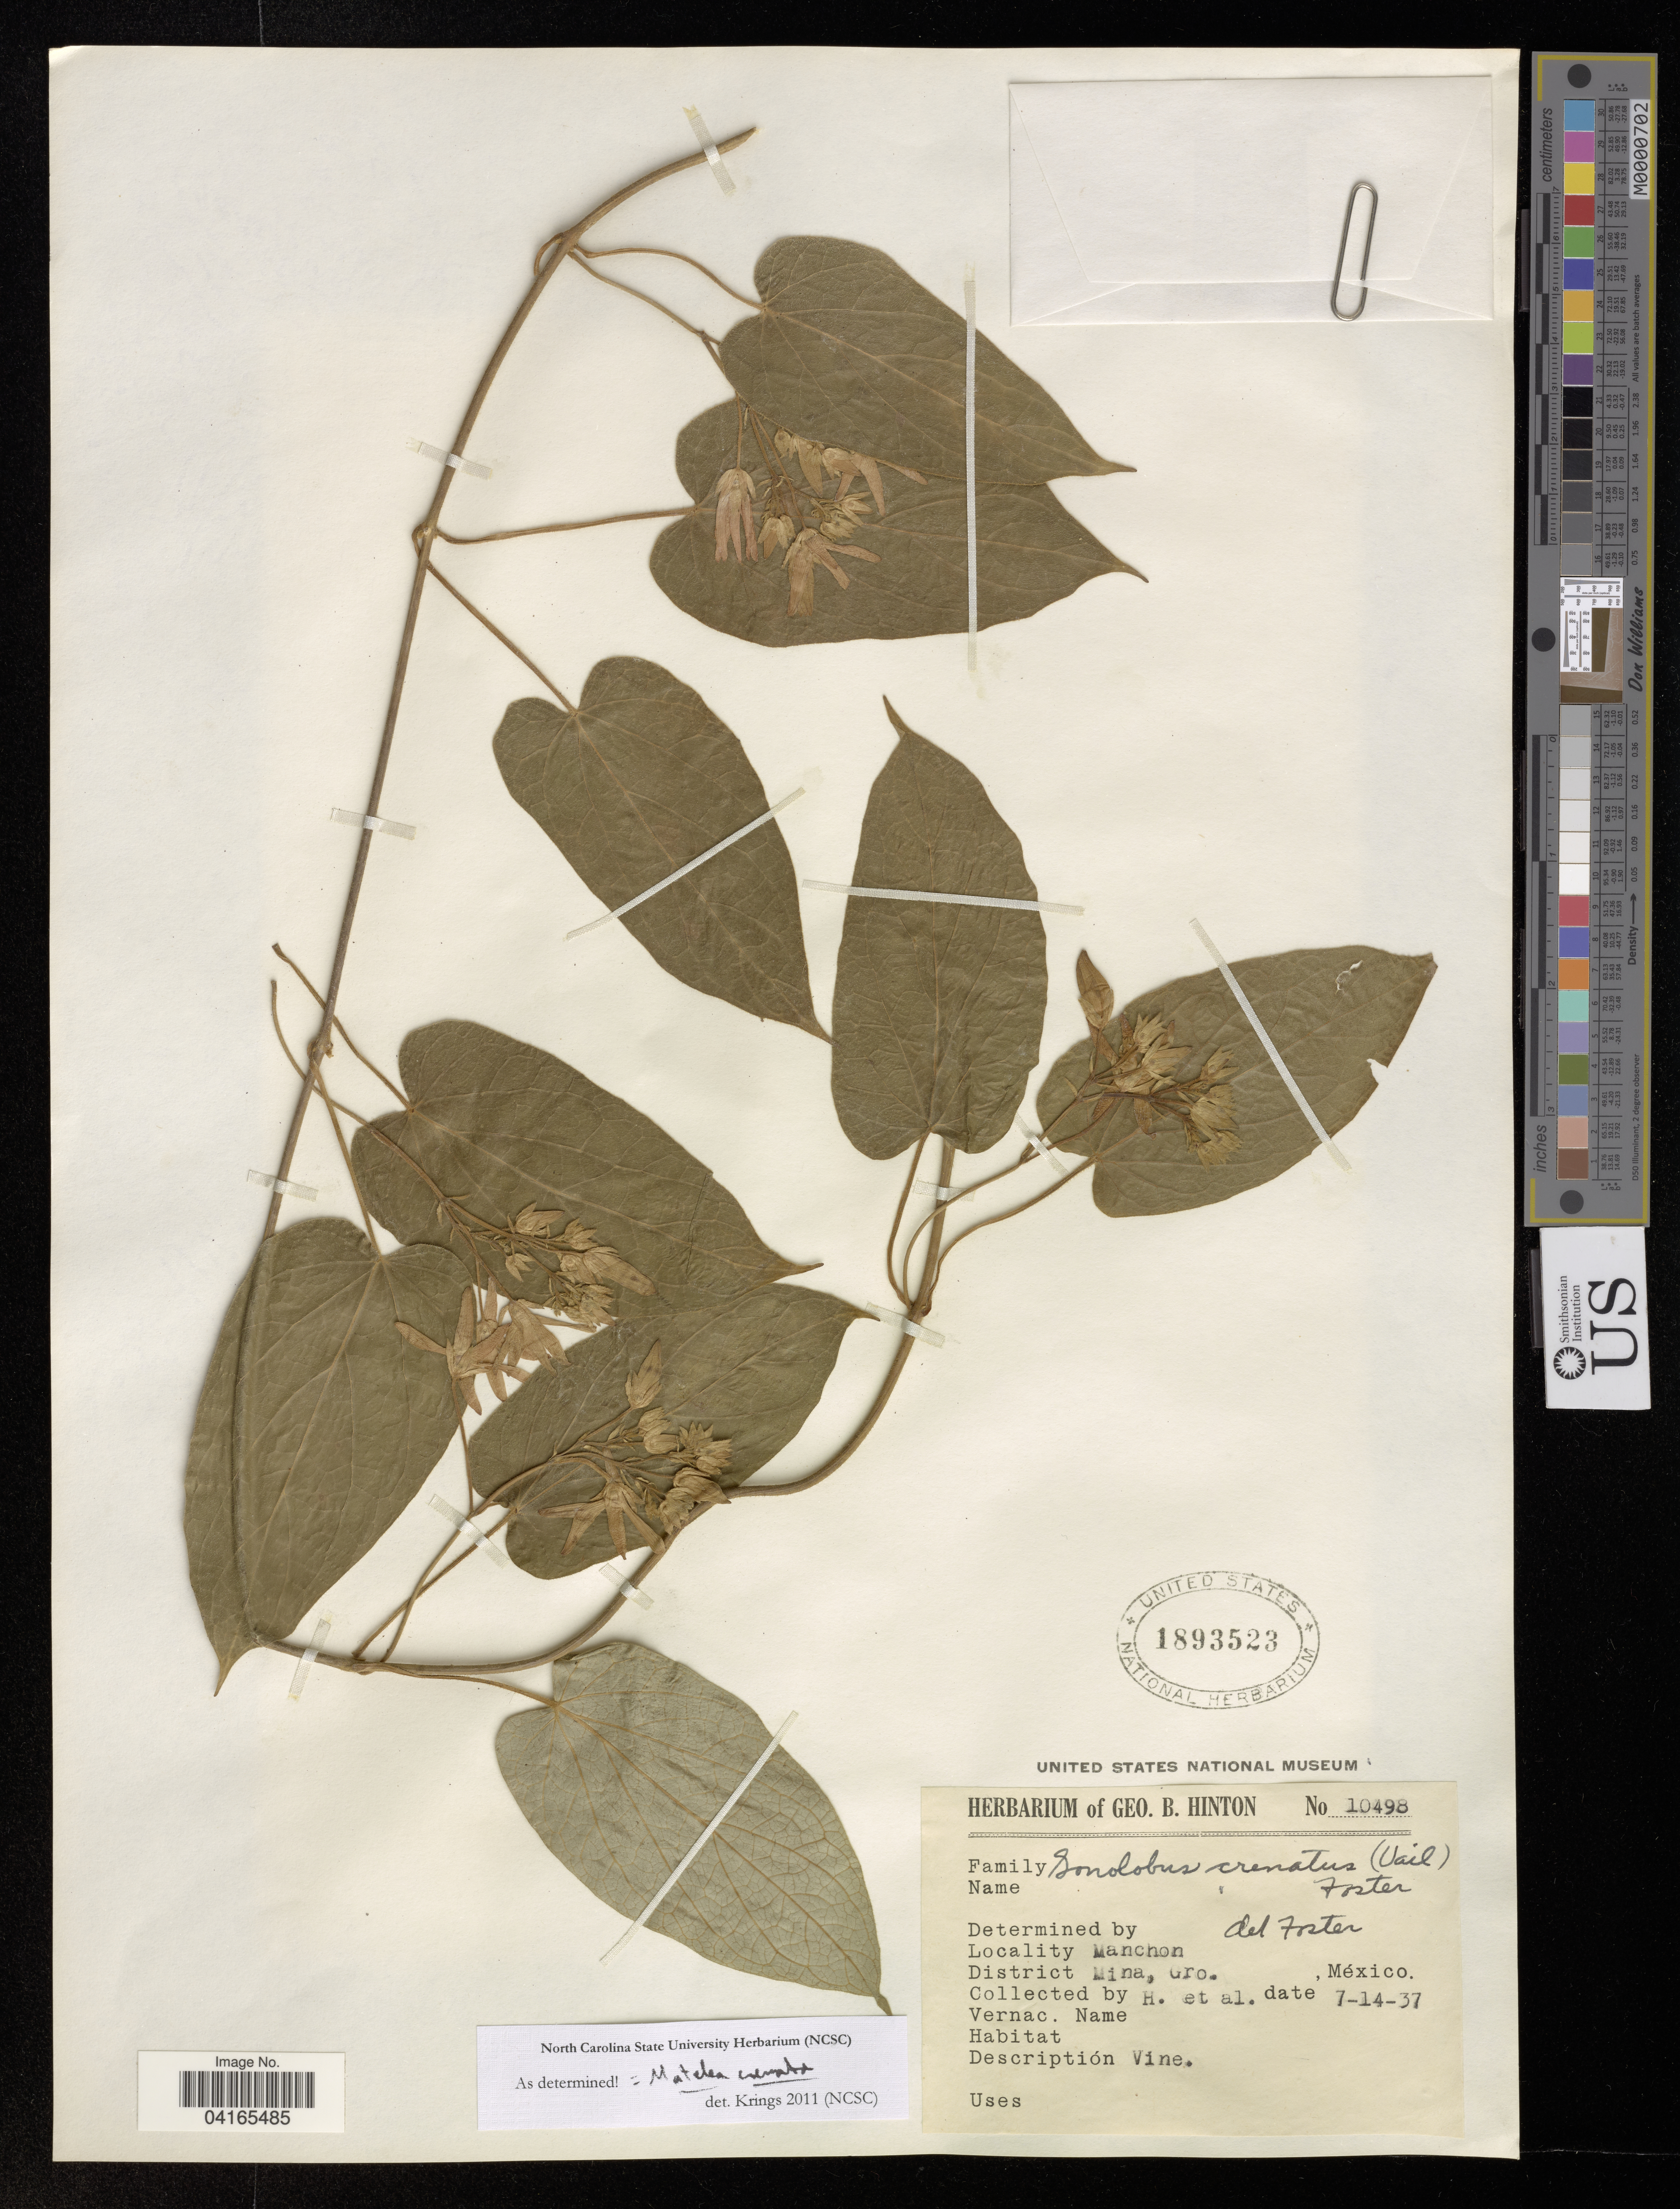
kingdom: Plantae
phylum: Tracheophyta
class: Magnoliopsida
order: Gentianales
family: Apocynaceae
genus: Matelea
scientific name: Matelea crenata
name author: (Vail) Woodson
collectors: G. B. Hinton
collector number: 10498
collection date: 1937-07-14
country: Mexico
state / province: Guerrero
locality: Manchon. District Mina.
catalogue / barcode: US 1893523